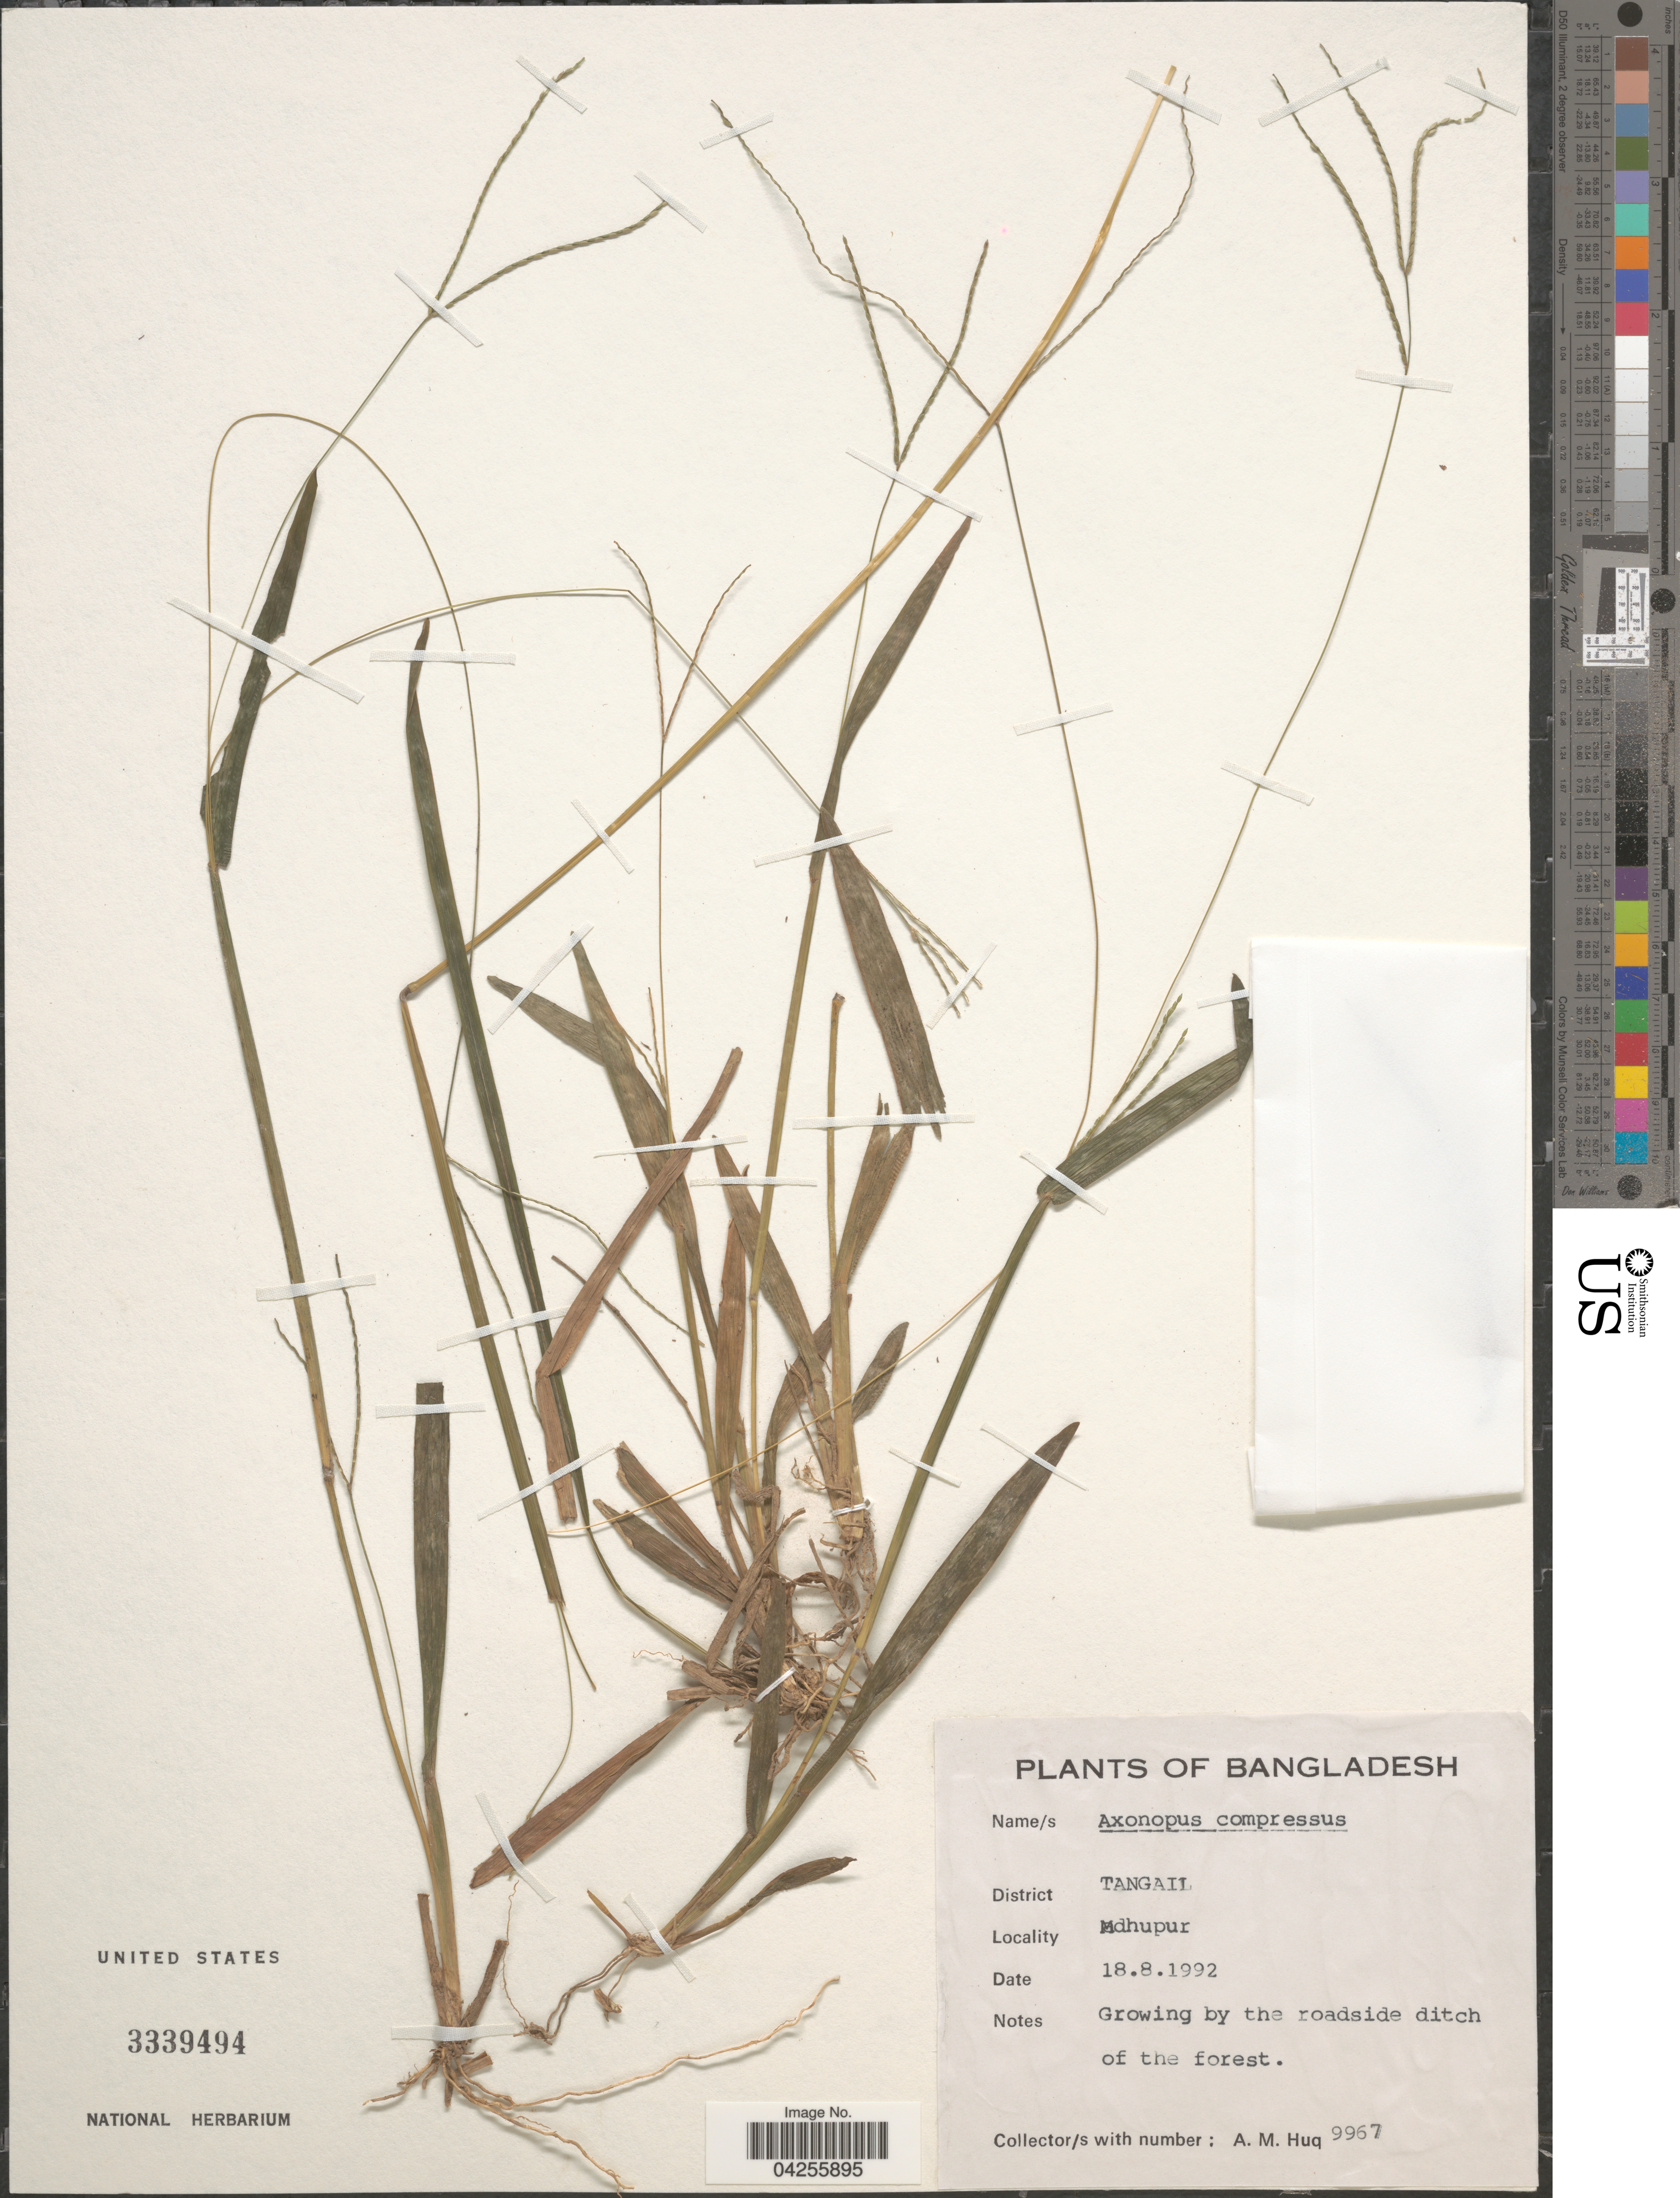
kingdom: Plantae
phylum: Tracheophyta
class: Liliopsida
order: Poales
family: Poaceae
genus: Axonopus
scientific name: Axonopus compressus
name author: (Sw.) P. Beauv.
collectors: A. Hug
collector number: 9967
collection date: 1992-08-18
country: Bangladesh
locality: District Tangail. Mdhupur. Growing by the roadside ditch of the forest.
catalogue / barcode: US 3339494